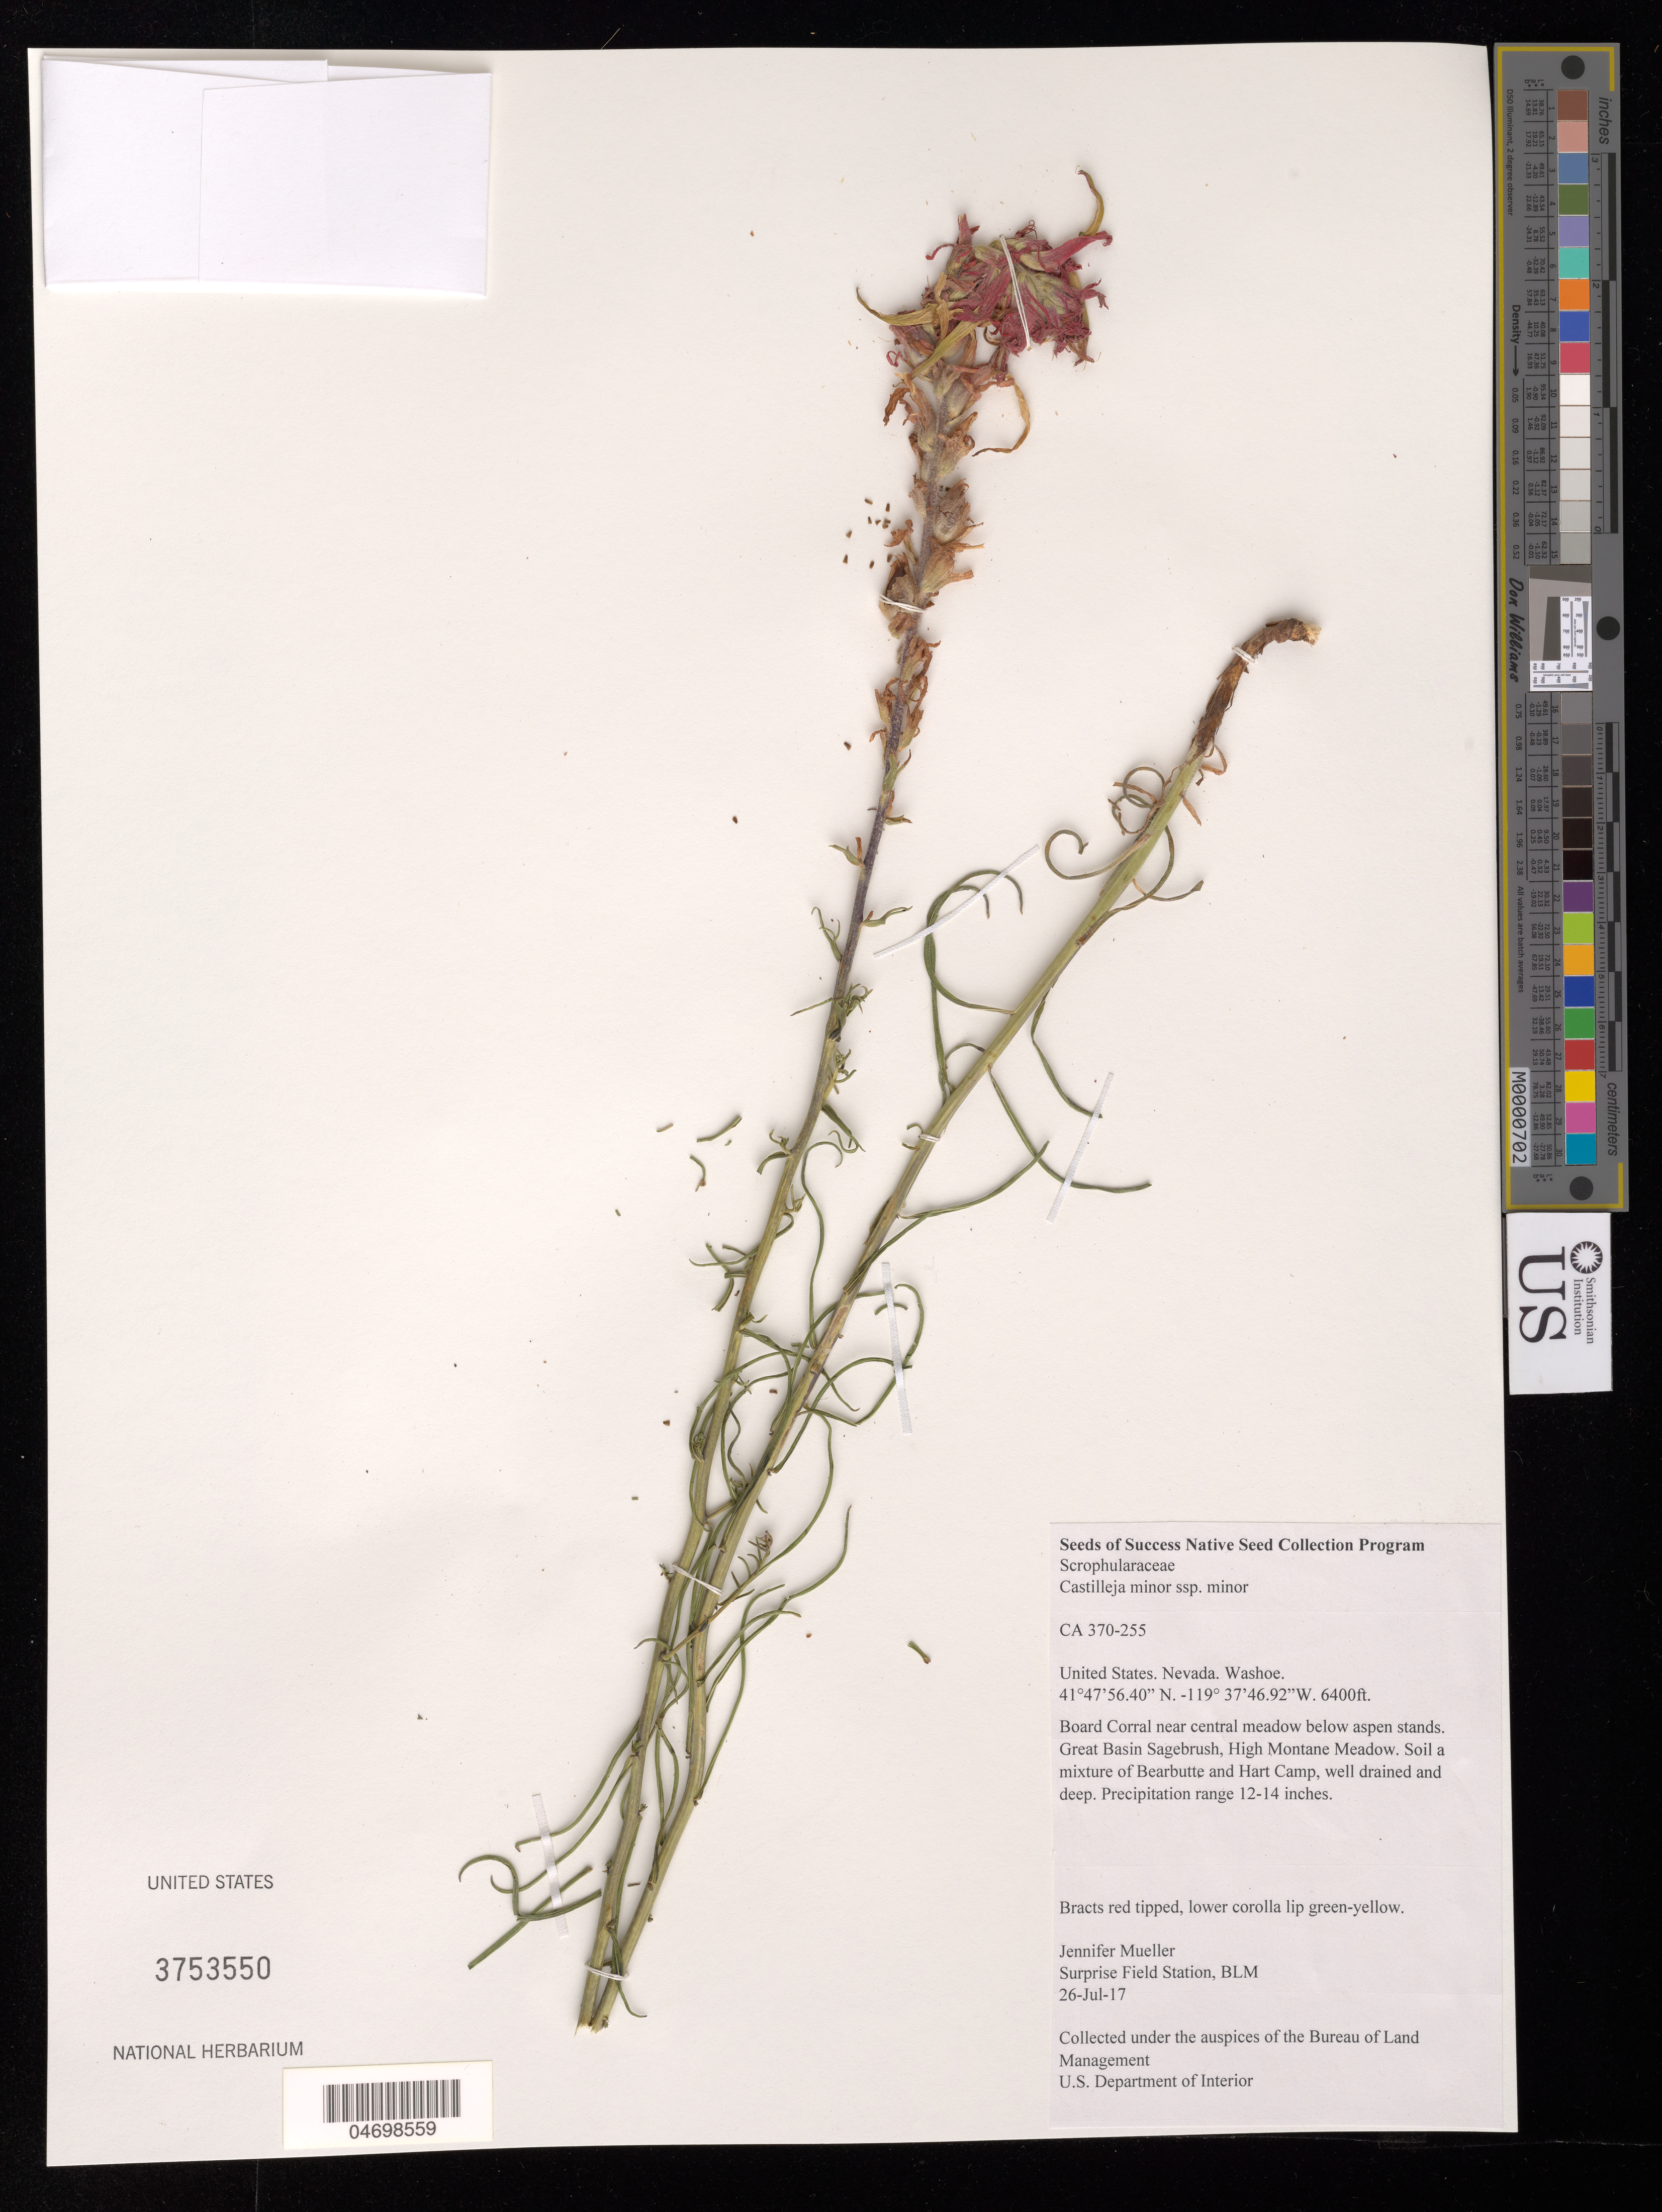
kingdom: Plantae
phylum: Tracheophyta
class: Magnoliopsida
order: Lamiales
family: Orobanchaceae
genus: Castilleja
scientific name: Castilleja minor subsp. minor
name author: A. Gray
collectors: J. Mueller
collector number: CA370-255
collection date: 2017-07-26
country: United States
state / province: Nevada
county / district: Washoe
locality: Surprise Field Station, Board Corral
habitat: Great Basin Sagebrush, High Montane Meadow. Soil a mixture of Bearbutte and Hart Camp, well drained and deep. Precipitation range 12-14 inches.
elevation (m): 1951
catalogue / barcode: US 3753550